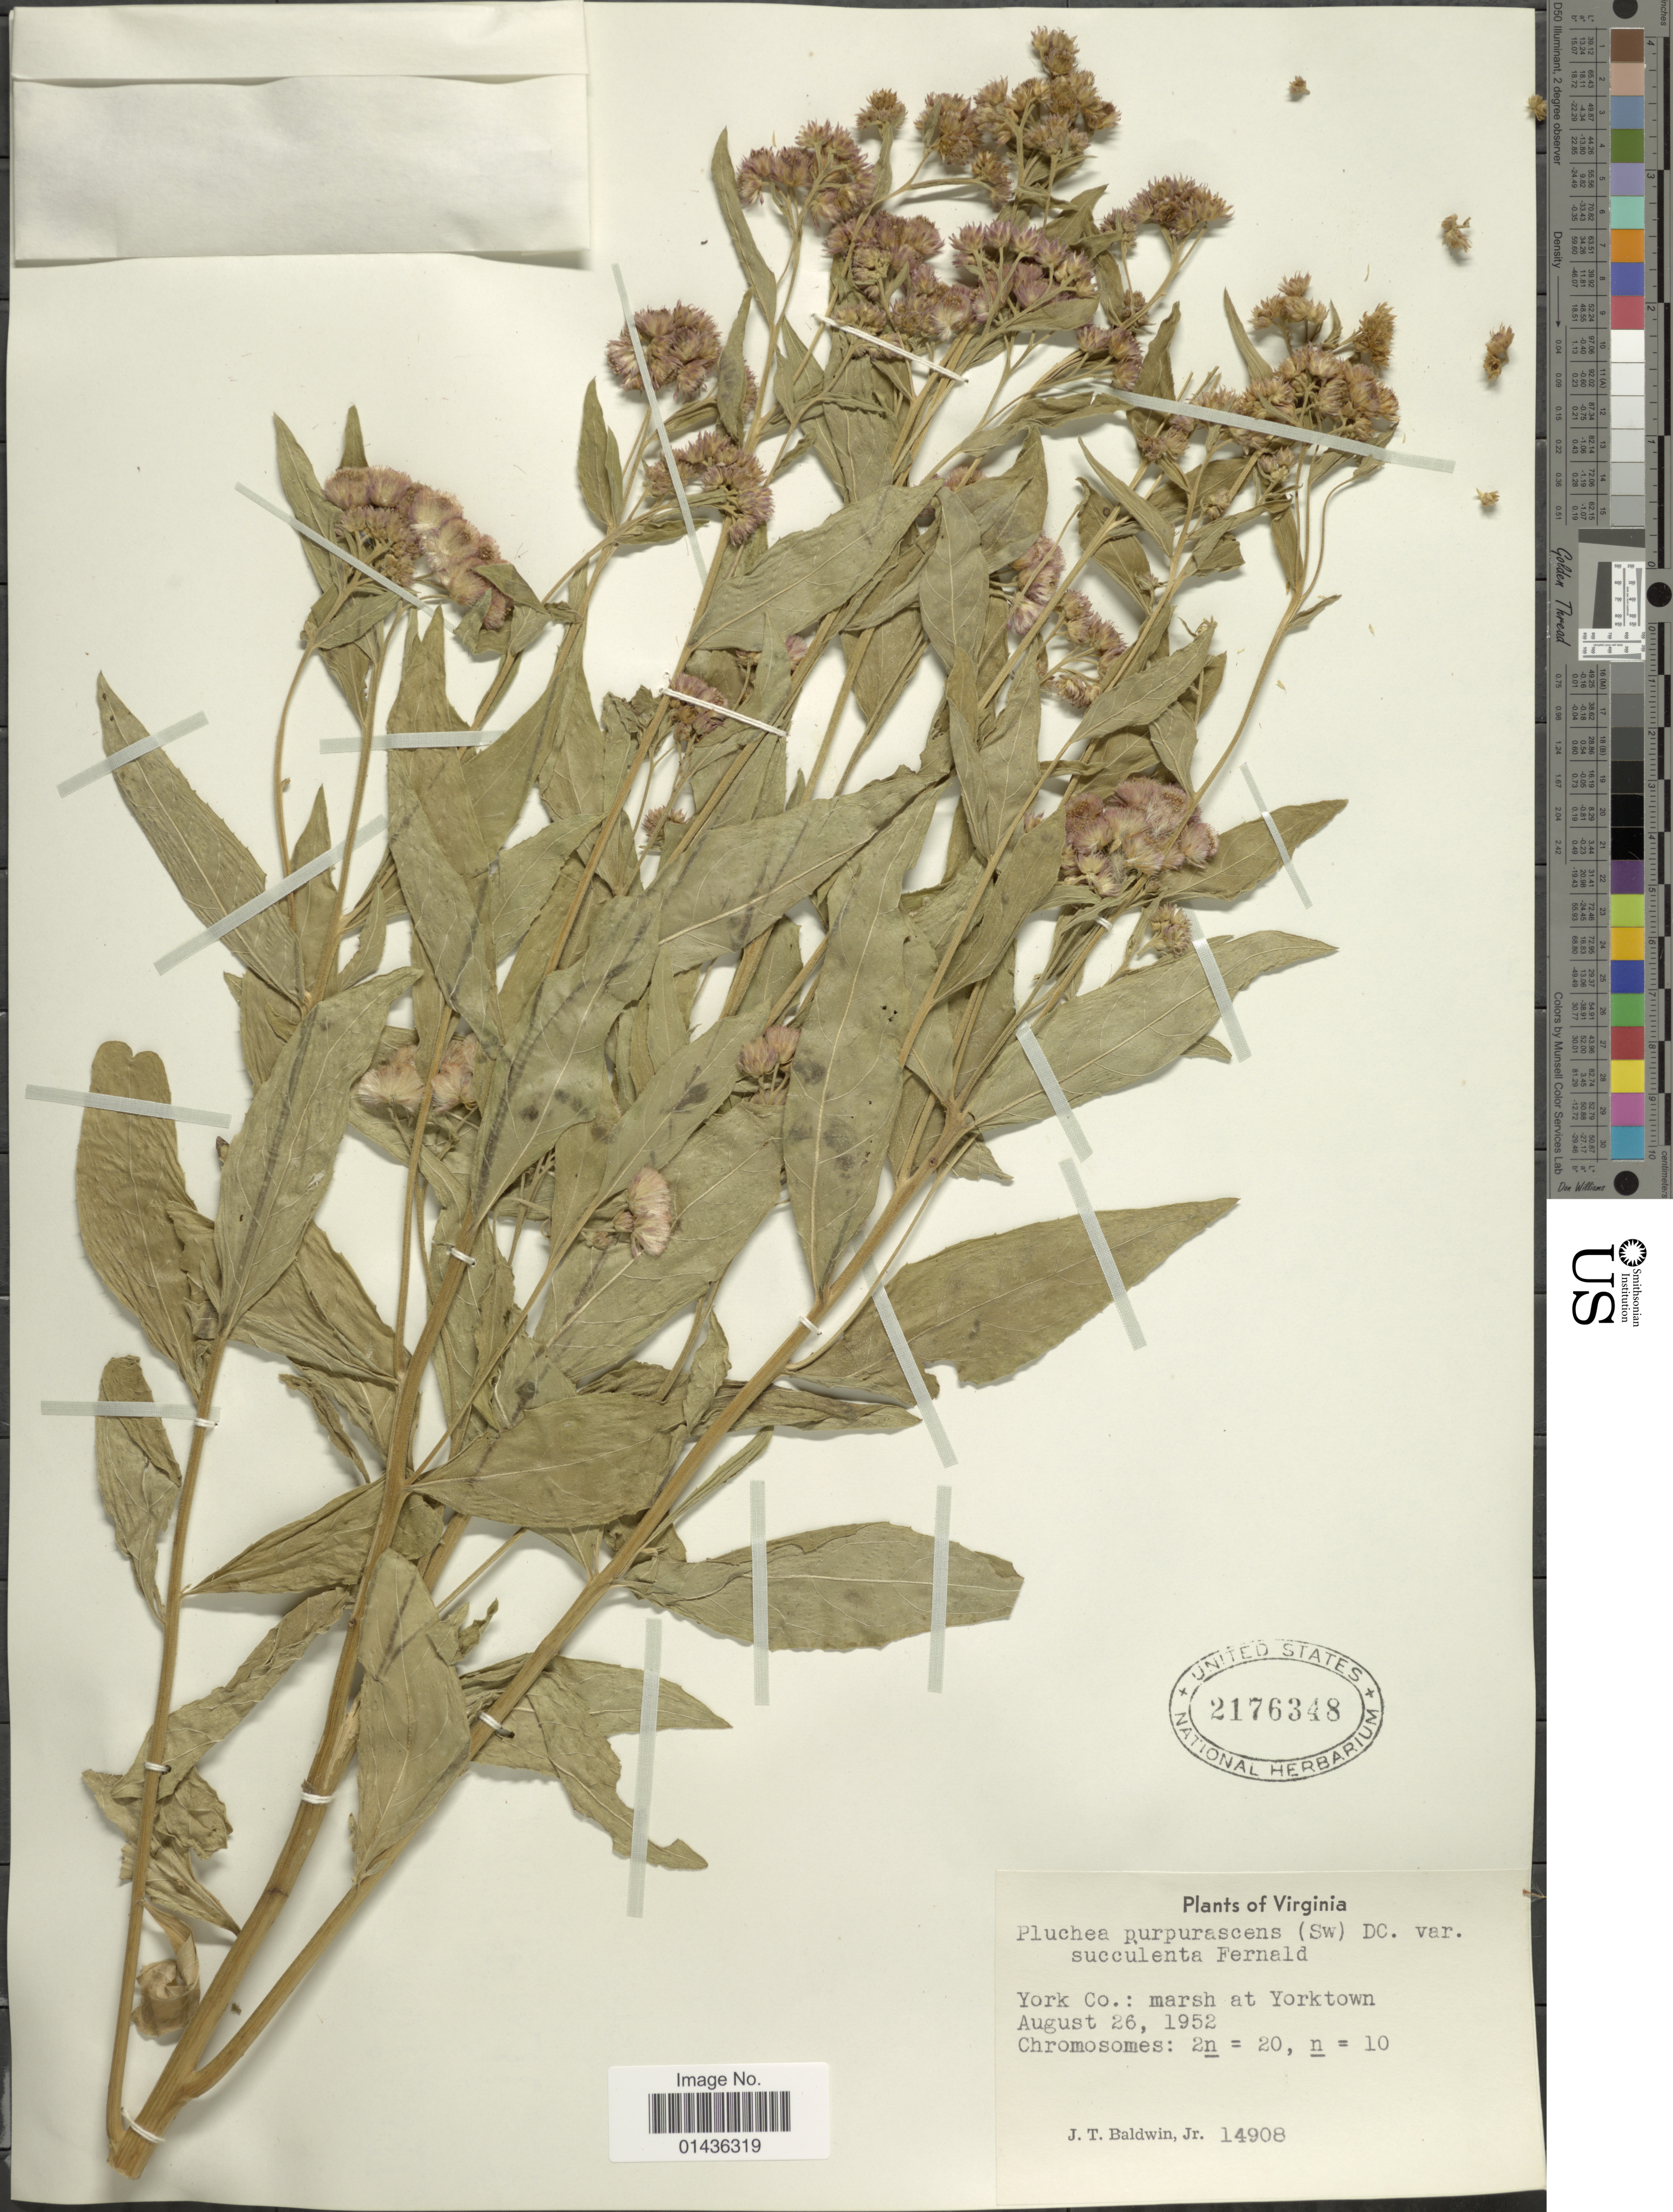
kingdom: Plantae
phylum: Tracheophyta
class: Magnoliopsida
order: Asterales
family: Asteraceae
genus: Pluchea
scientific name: Pluchea odorata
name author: (L.) Cass.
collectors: J. T. Baldwin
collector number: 14908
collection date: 1952-08-26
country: United States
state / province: Virginia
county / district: York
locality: York Co., marsh at Yorktown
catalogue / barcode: US 2176348